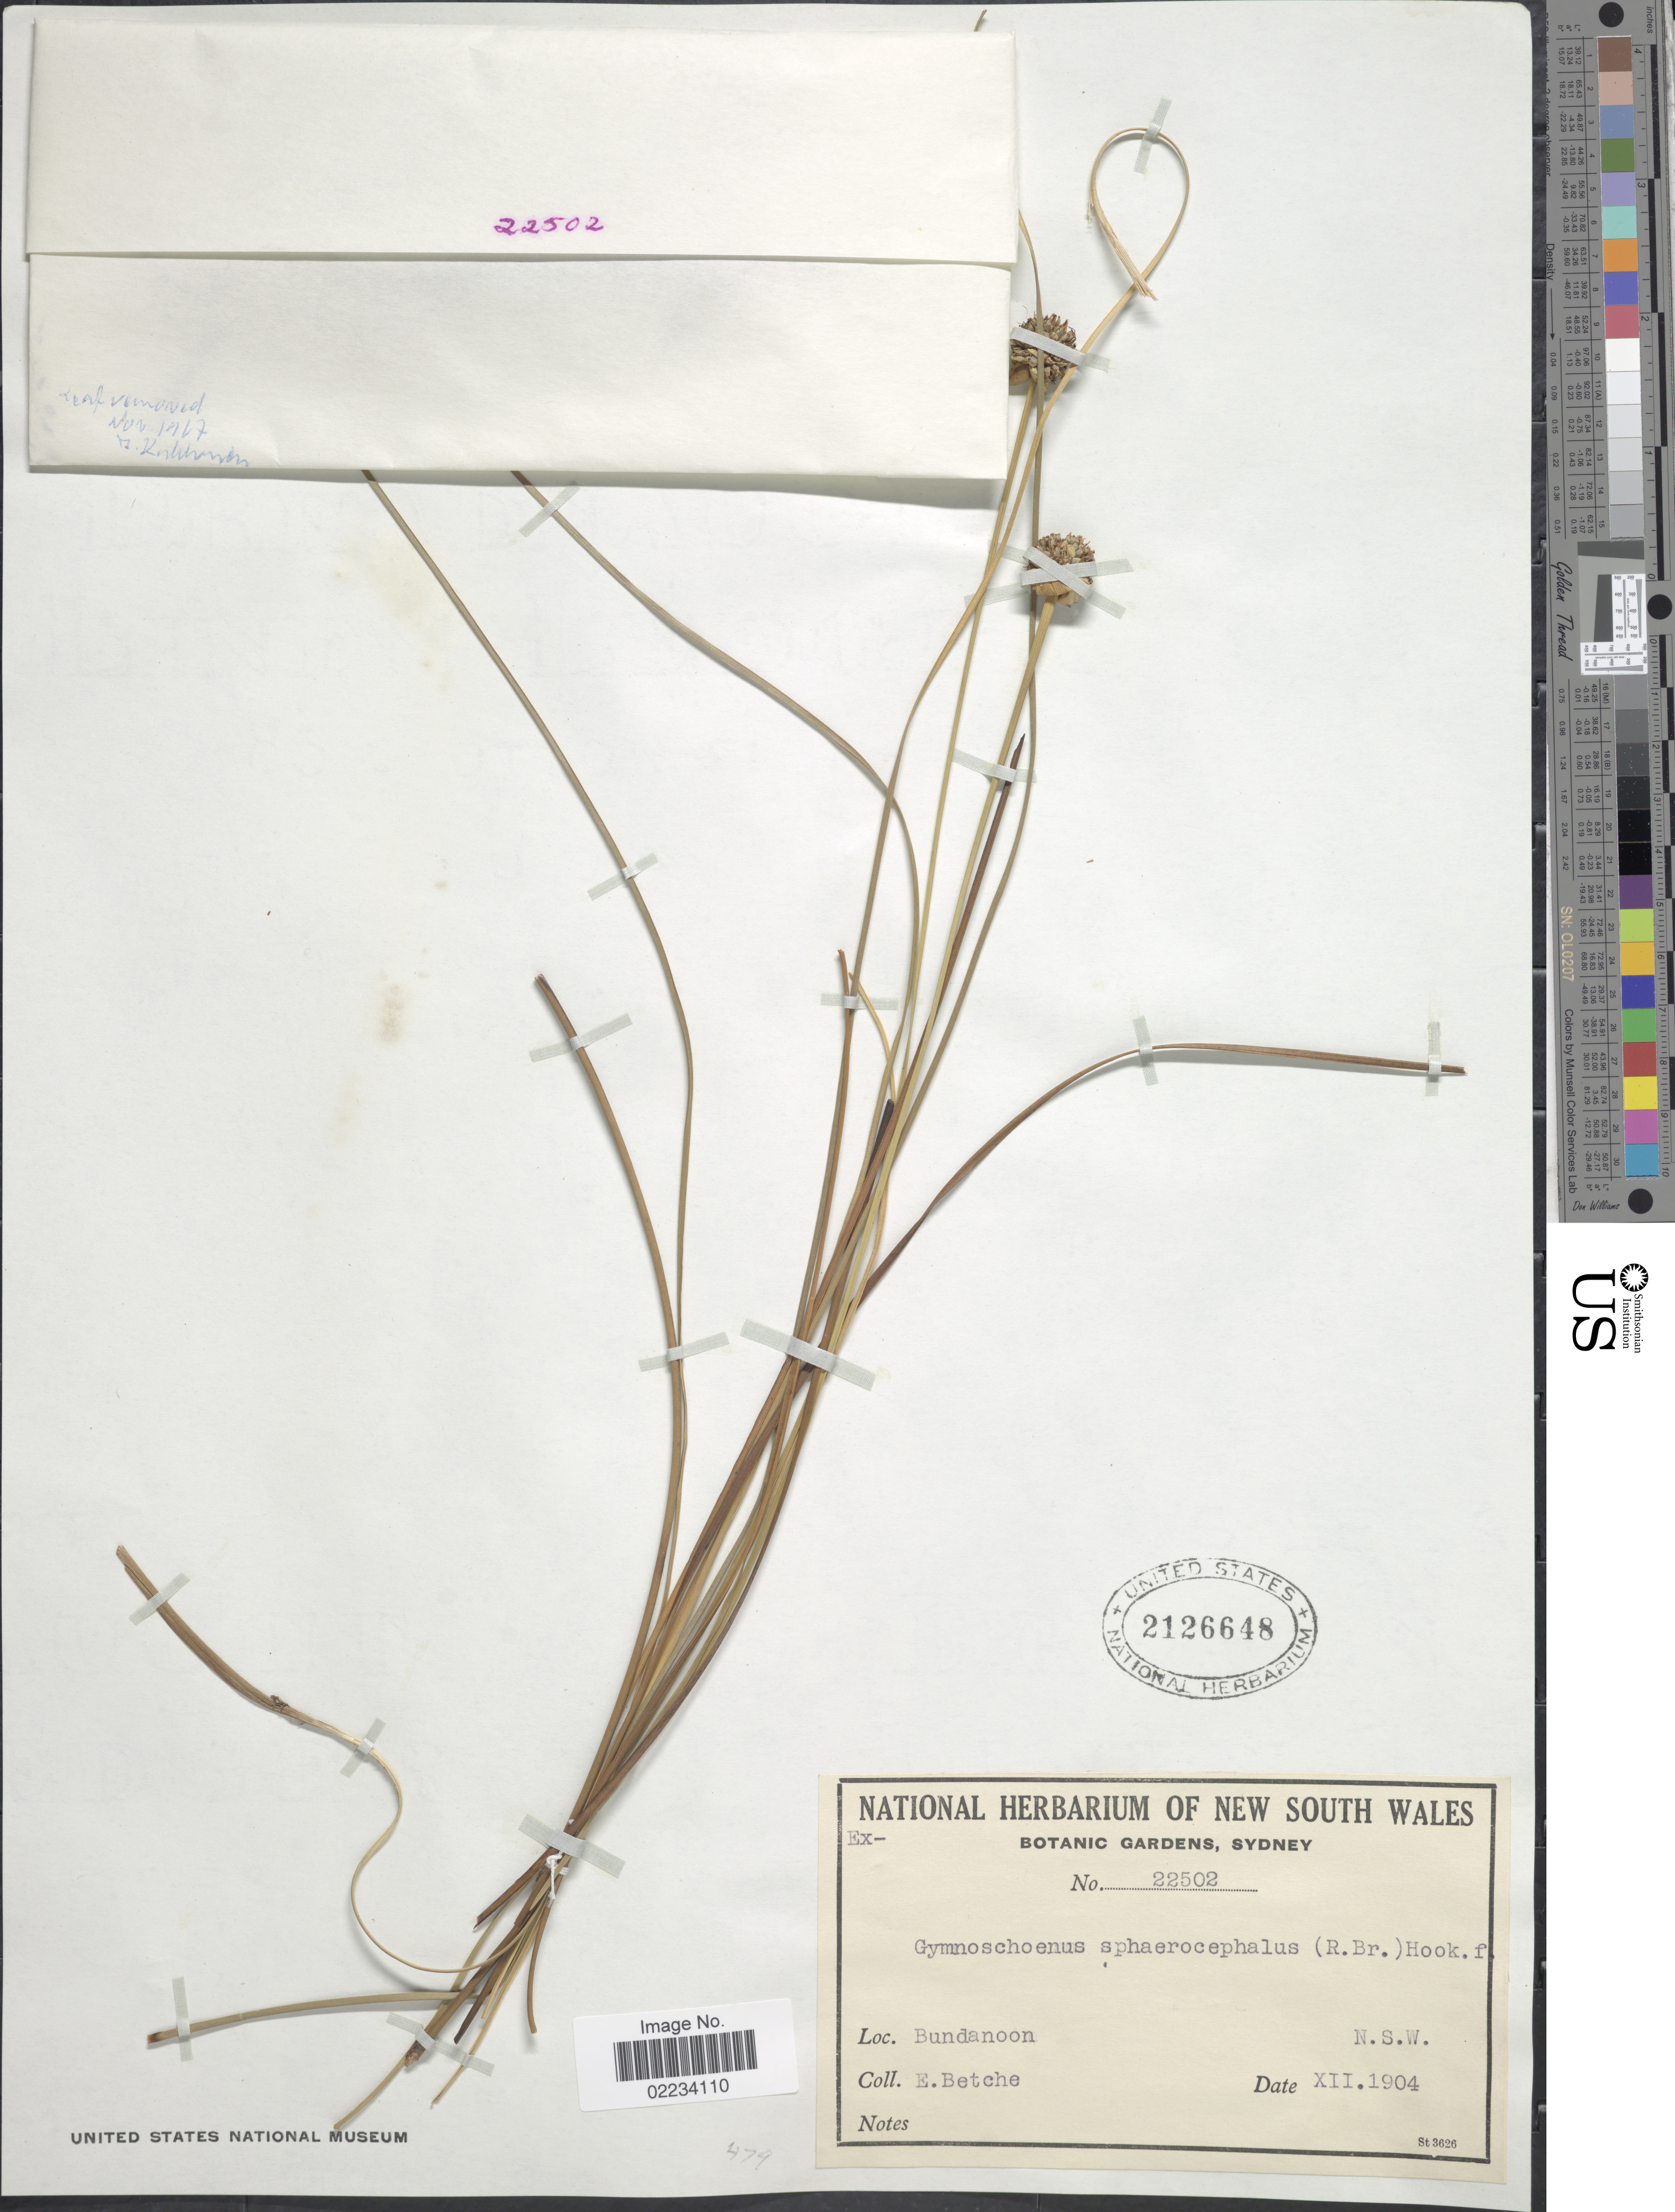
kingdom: Plantae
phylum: Tracheophyta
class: Liliopsida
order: Poales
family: Cyperaceae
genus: Gymnoschoenus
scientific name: Gymnoschoenus sphaerocephalus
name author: (R. Br.) Hook. f.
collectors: E. Betche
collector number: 22502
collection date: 1904-12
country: Australia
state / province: New South Wales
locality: Bundanoon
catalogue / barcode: US 2126648